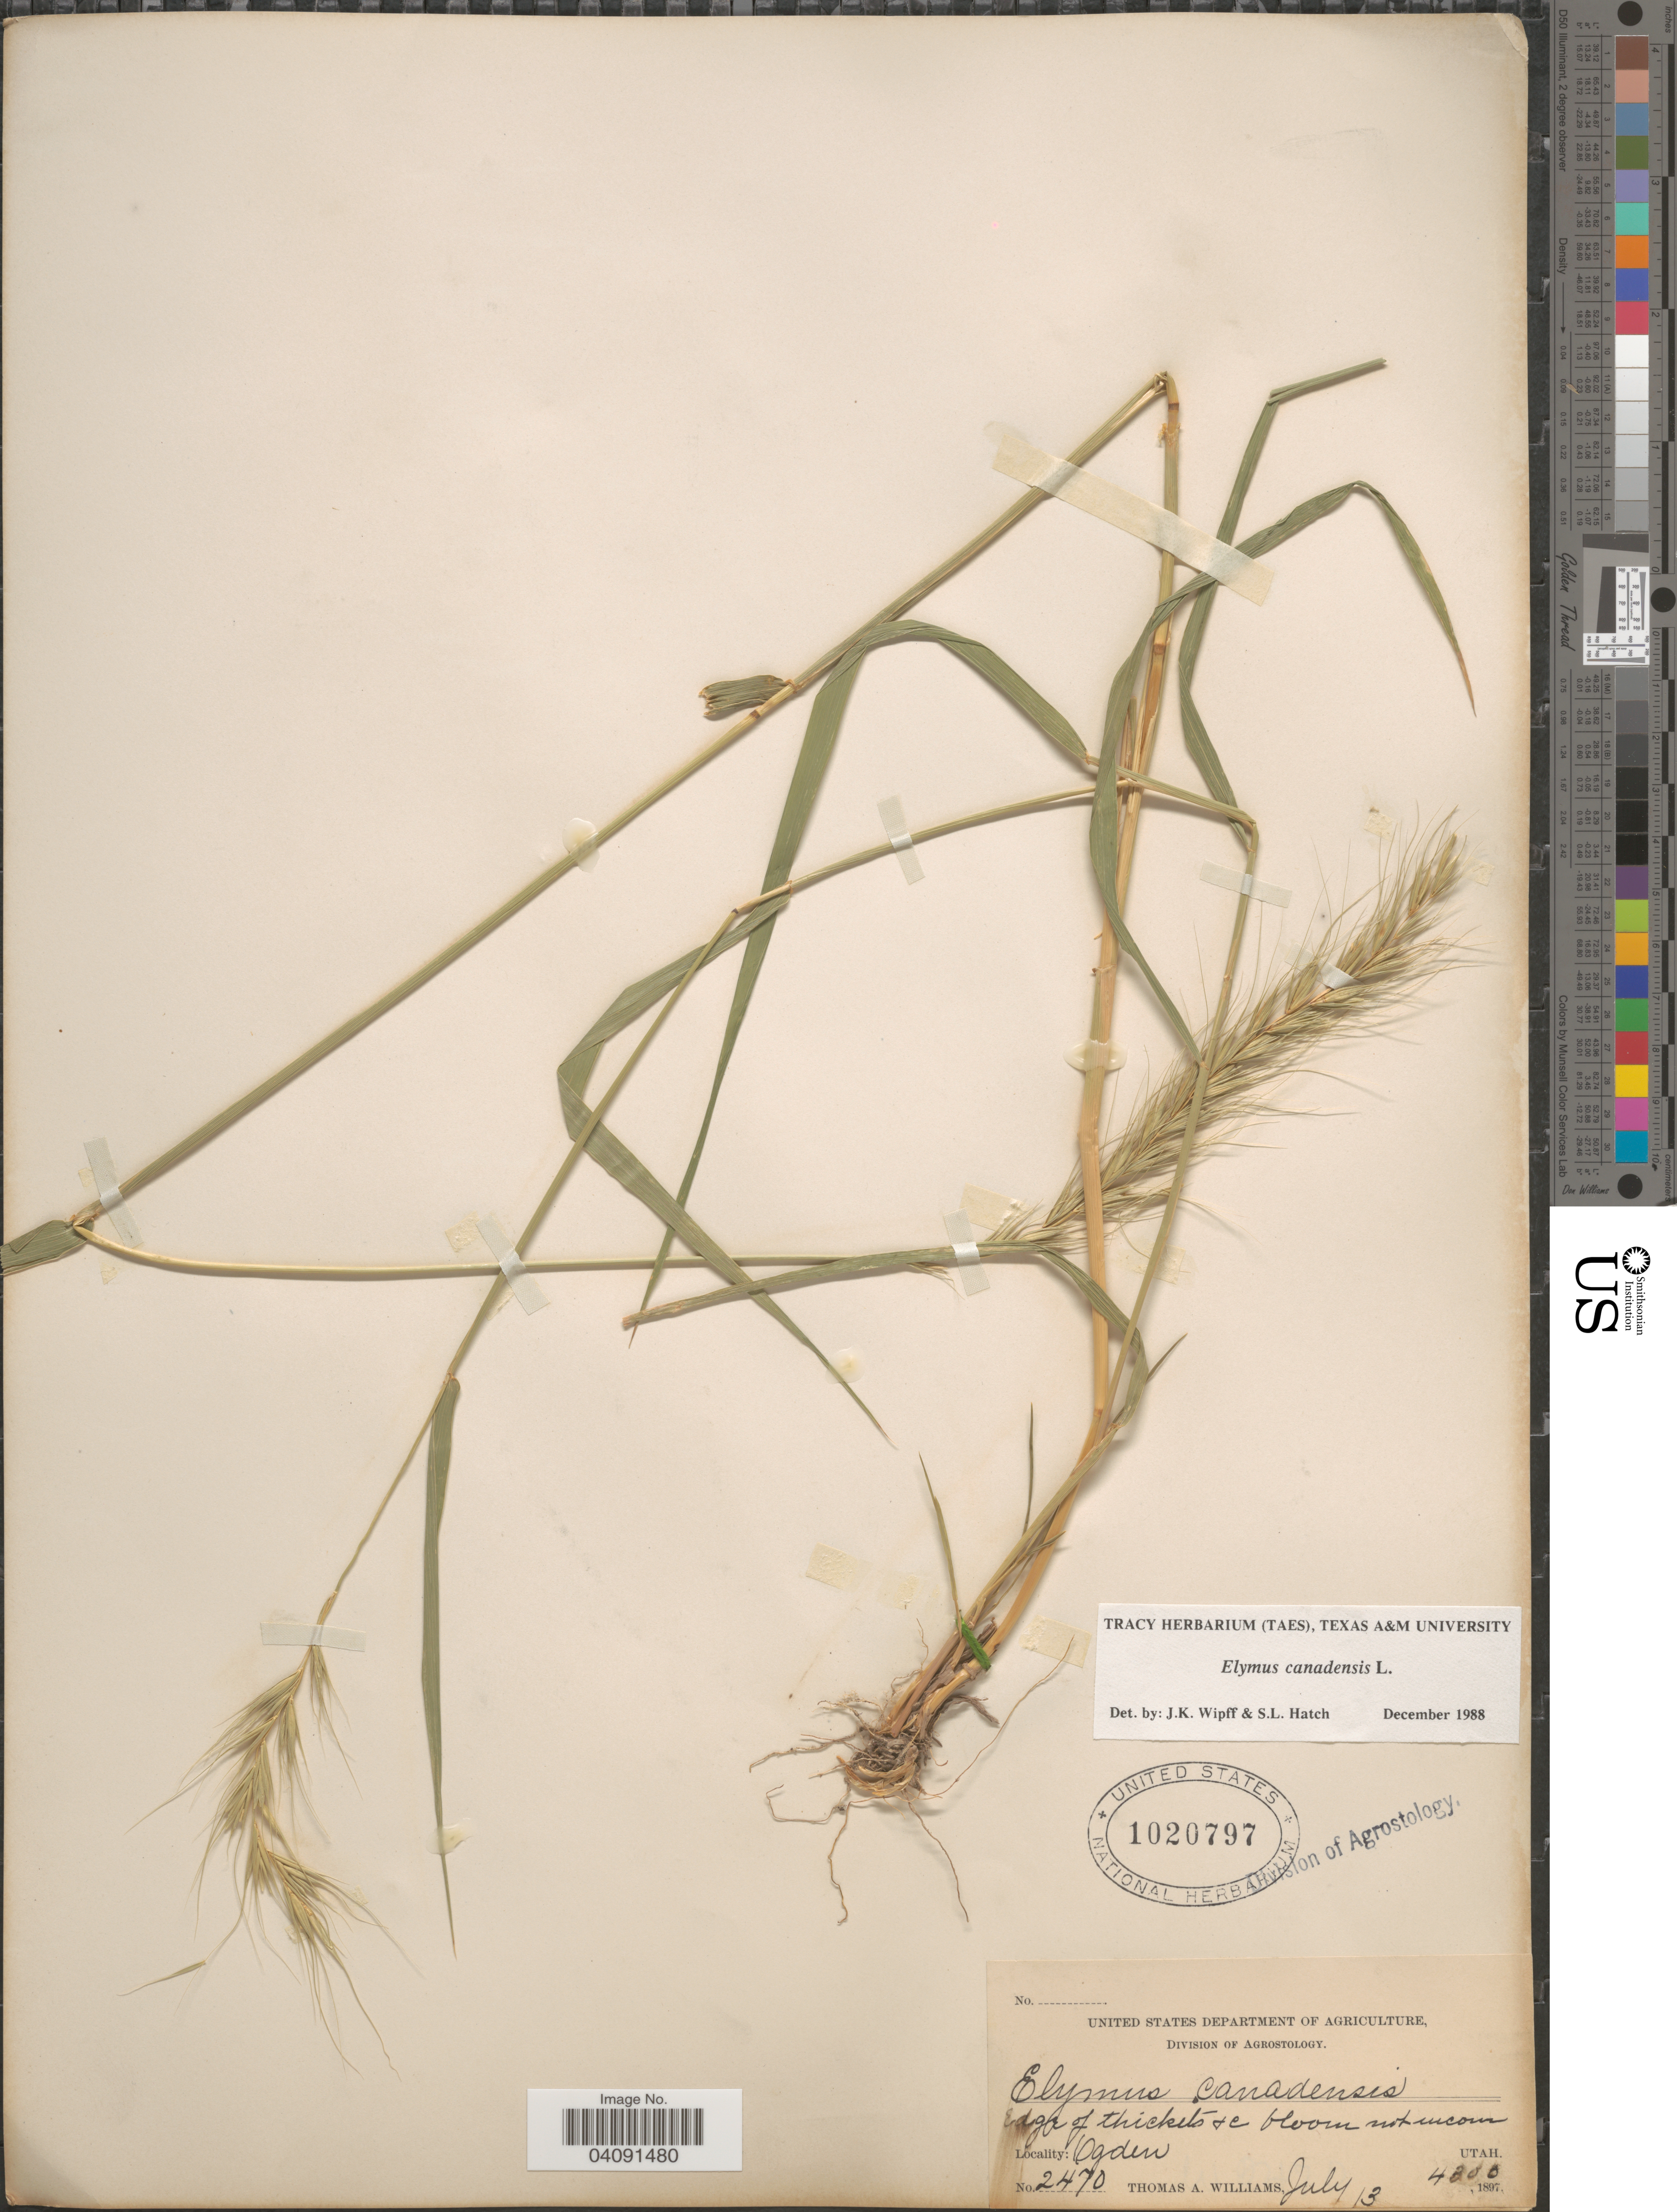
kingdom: Plantae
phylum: Tracheophyta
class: Liliopsida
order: Poales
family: Poaceae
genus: Elymus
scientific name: Elymus canadensis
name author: L.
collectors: T. A. Williams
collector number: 2470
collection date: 1897-07-13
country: United States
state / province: Utah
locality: Ogden.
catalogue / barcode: US 1020797